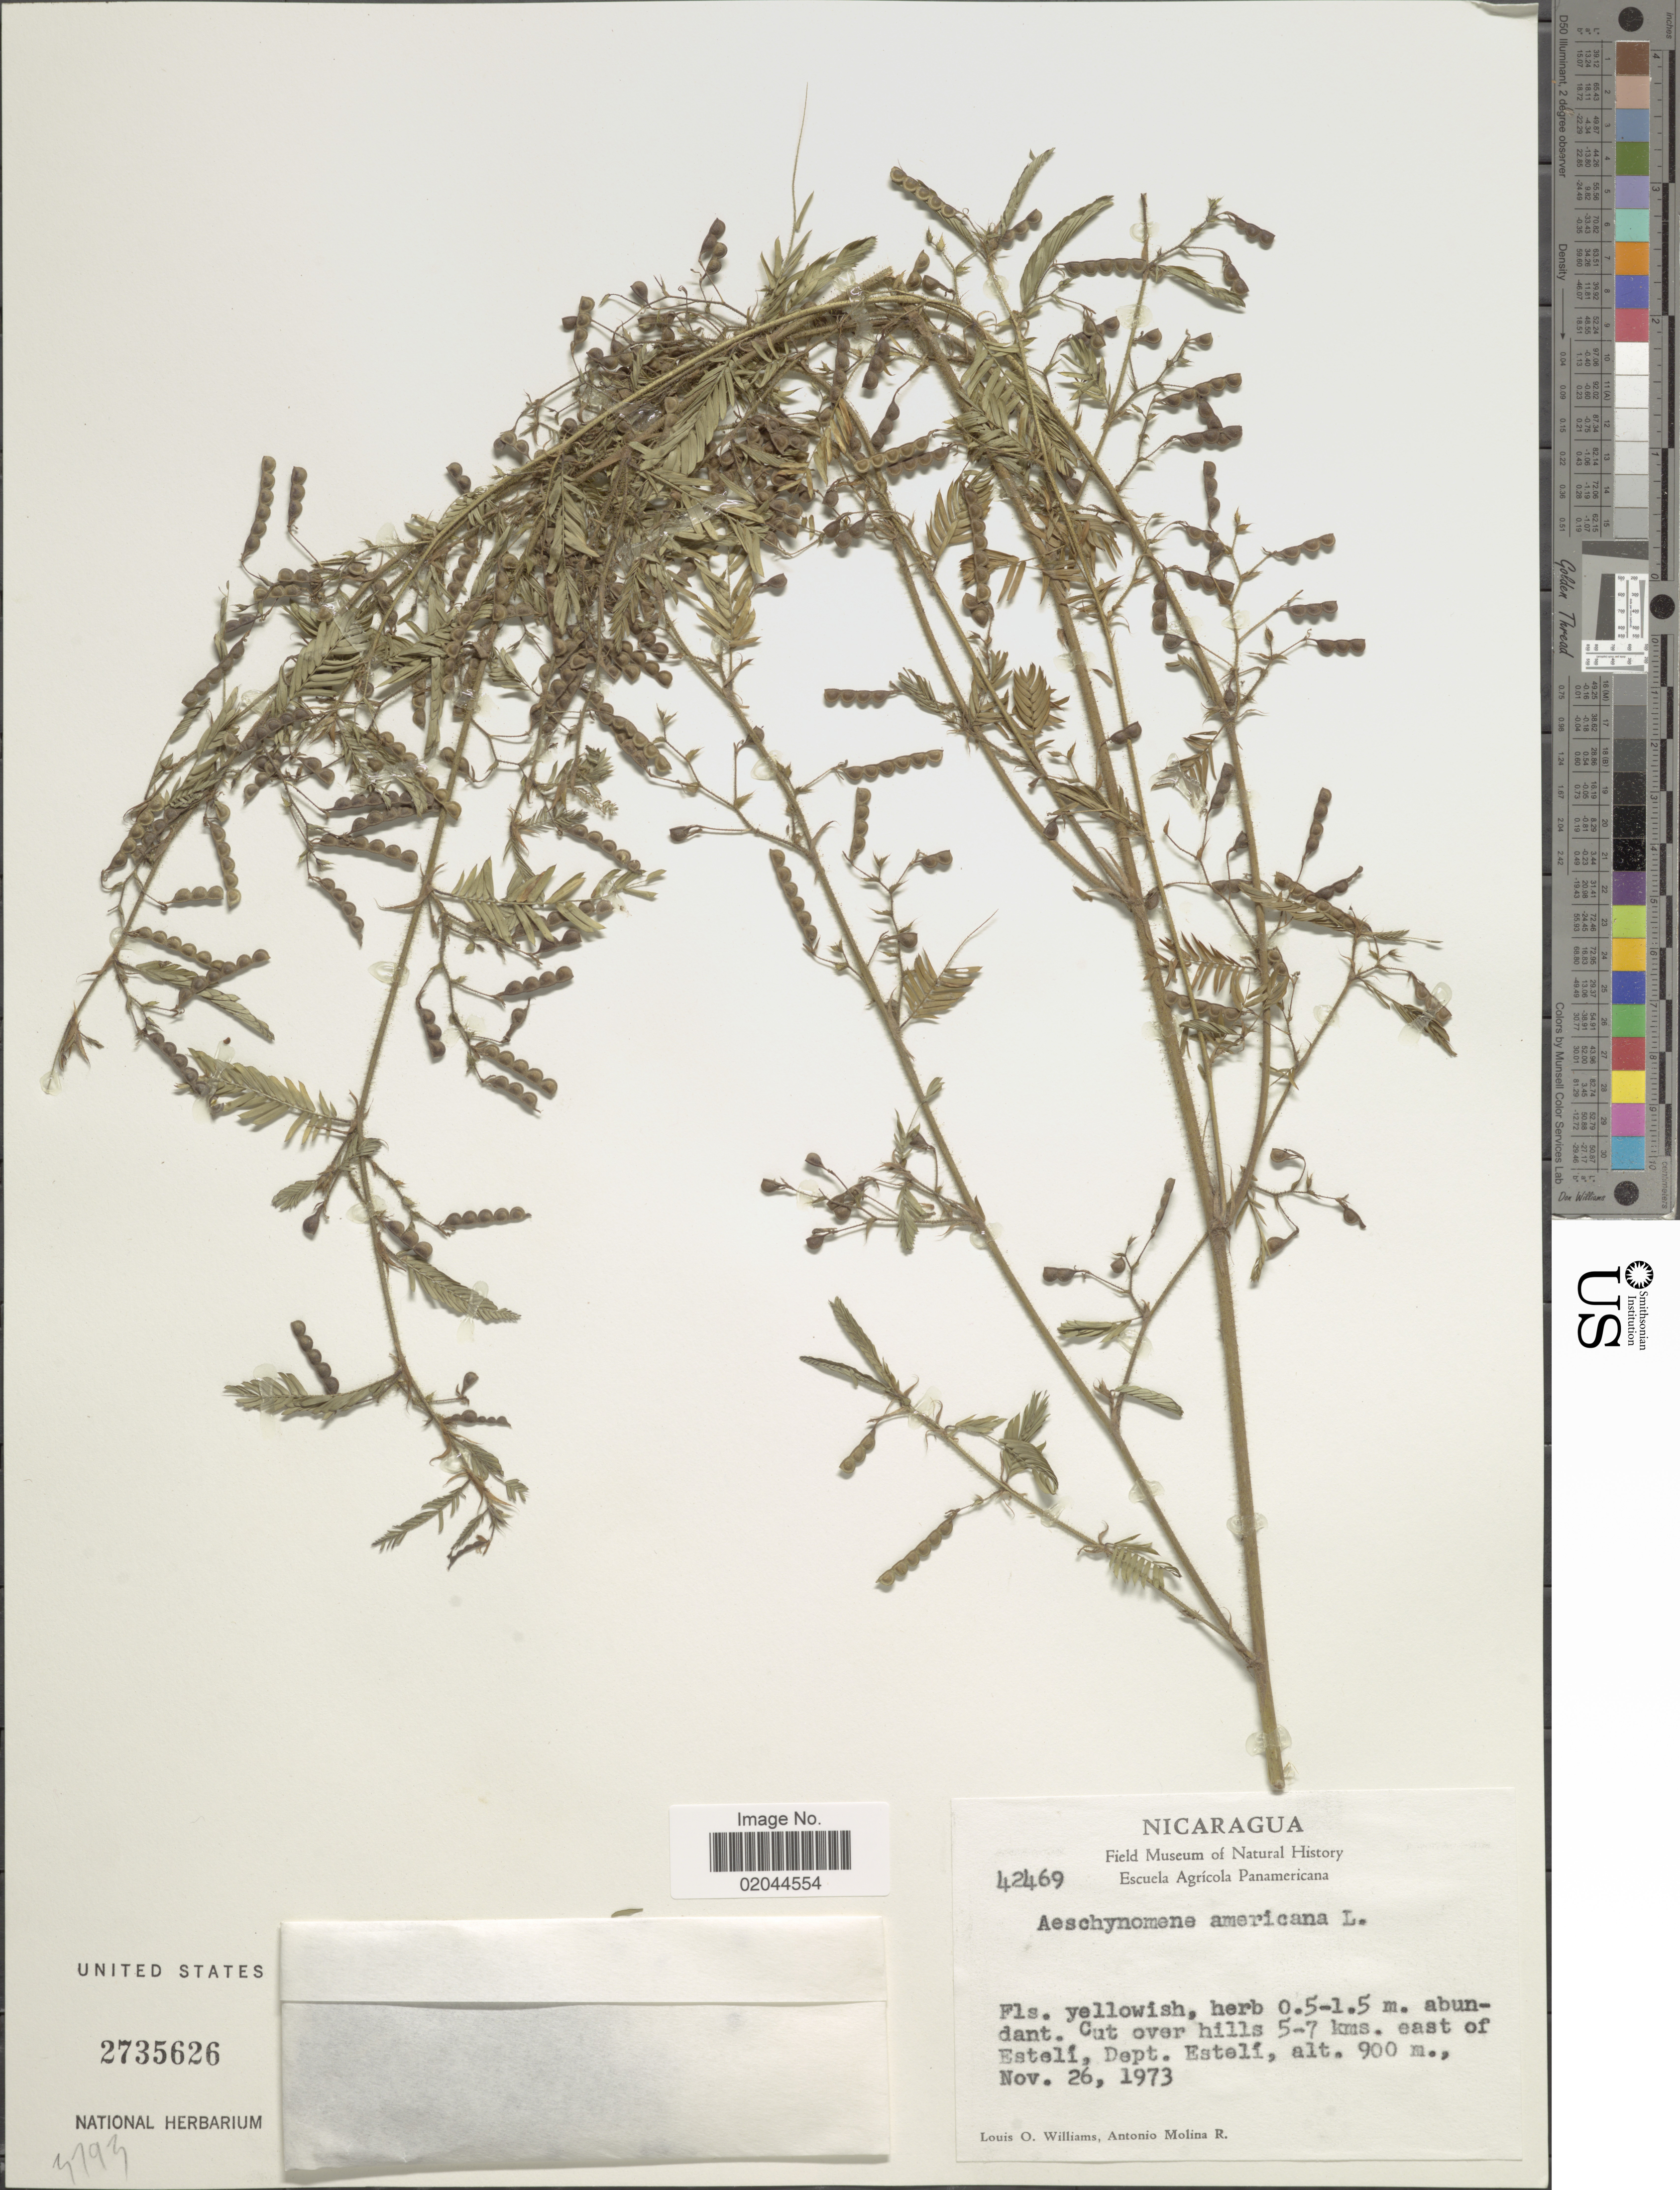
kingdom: Plantae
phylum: Tracheophyta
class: Magnoliopsida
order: Fabales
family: Fabaceae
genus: Aeschynomene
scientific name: Aeschynomene americana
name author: L.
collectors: L. O. Williams & A. Molina R.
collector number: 42469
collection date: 1973-11-26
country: Nicaragua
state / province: Esteli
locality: Cut over hills 5-7 kms. east of Esteli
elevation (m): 900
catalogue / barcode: US 2735626